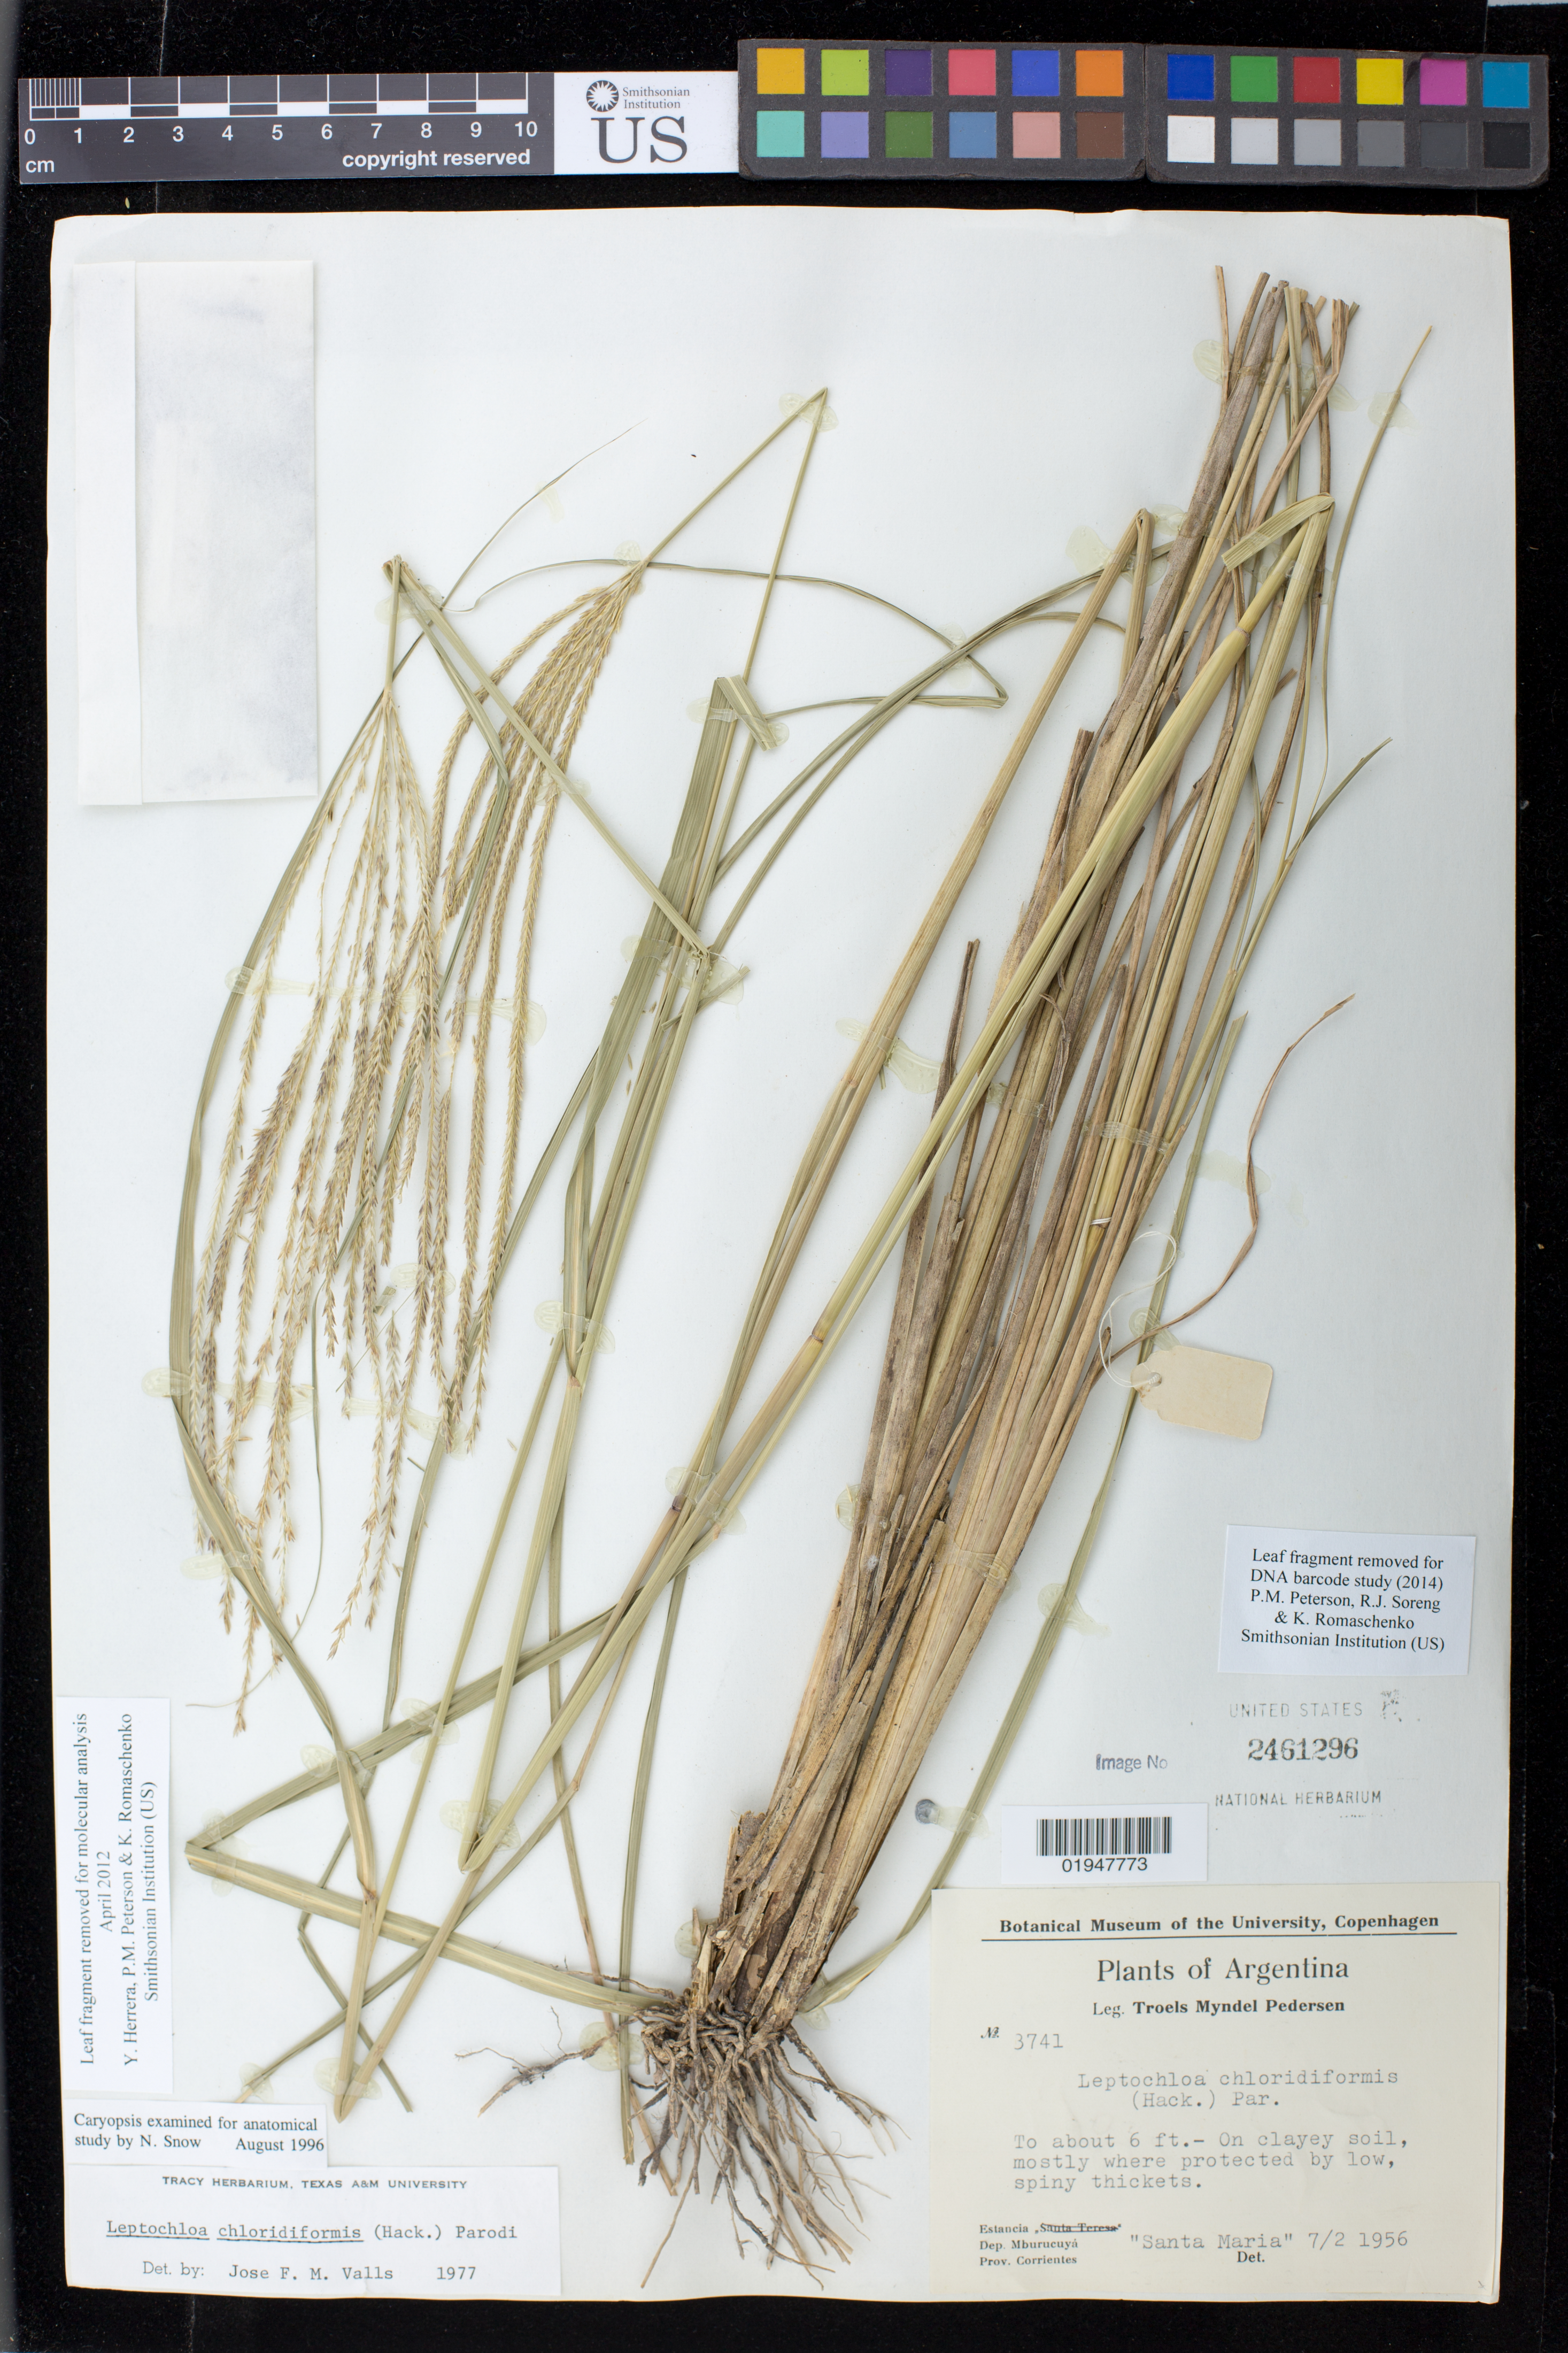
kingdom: Plantae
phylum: Tracheophyta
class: Liliopsida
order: Poales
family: Poaceae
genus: Leptochloa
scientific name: Leptochloa chloridiformis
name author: (Hack.) Parodi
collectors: T. M. Pedersen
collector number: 3741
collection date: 1956-02-07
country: Argentina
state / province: Corrientes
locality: Estancia Santa Maria [Estancia María Teresa]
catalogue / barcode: US 2461296